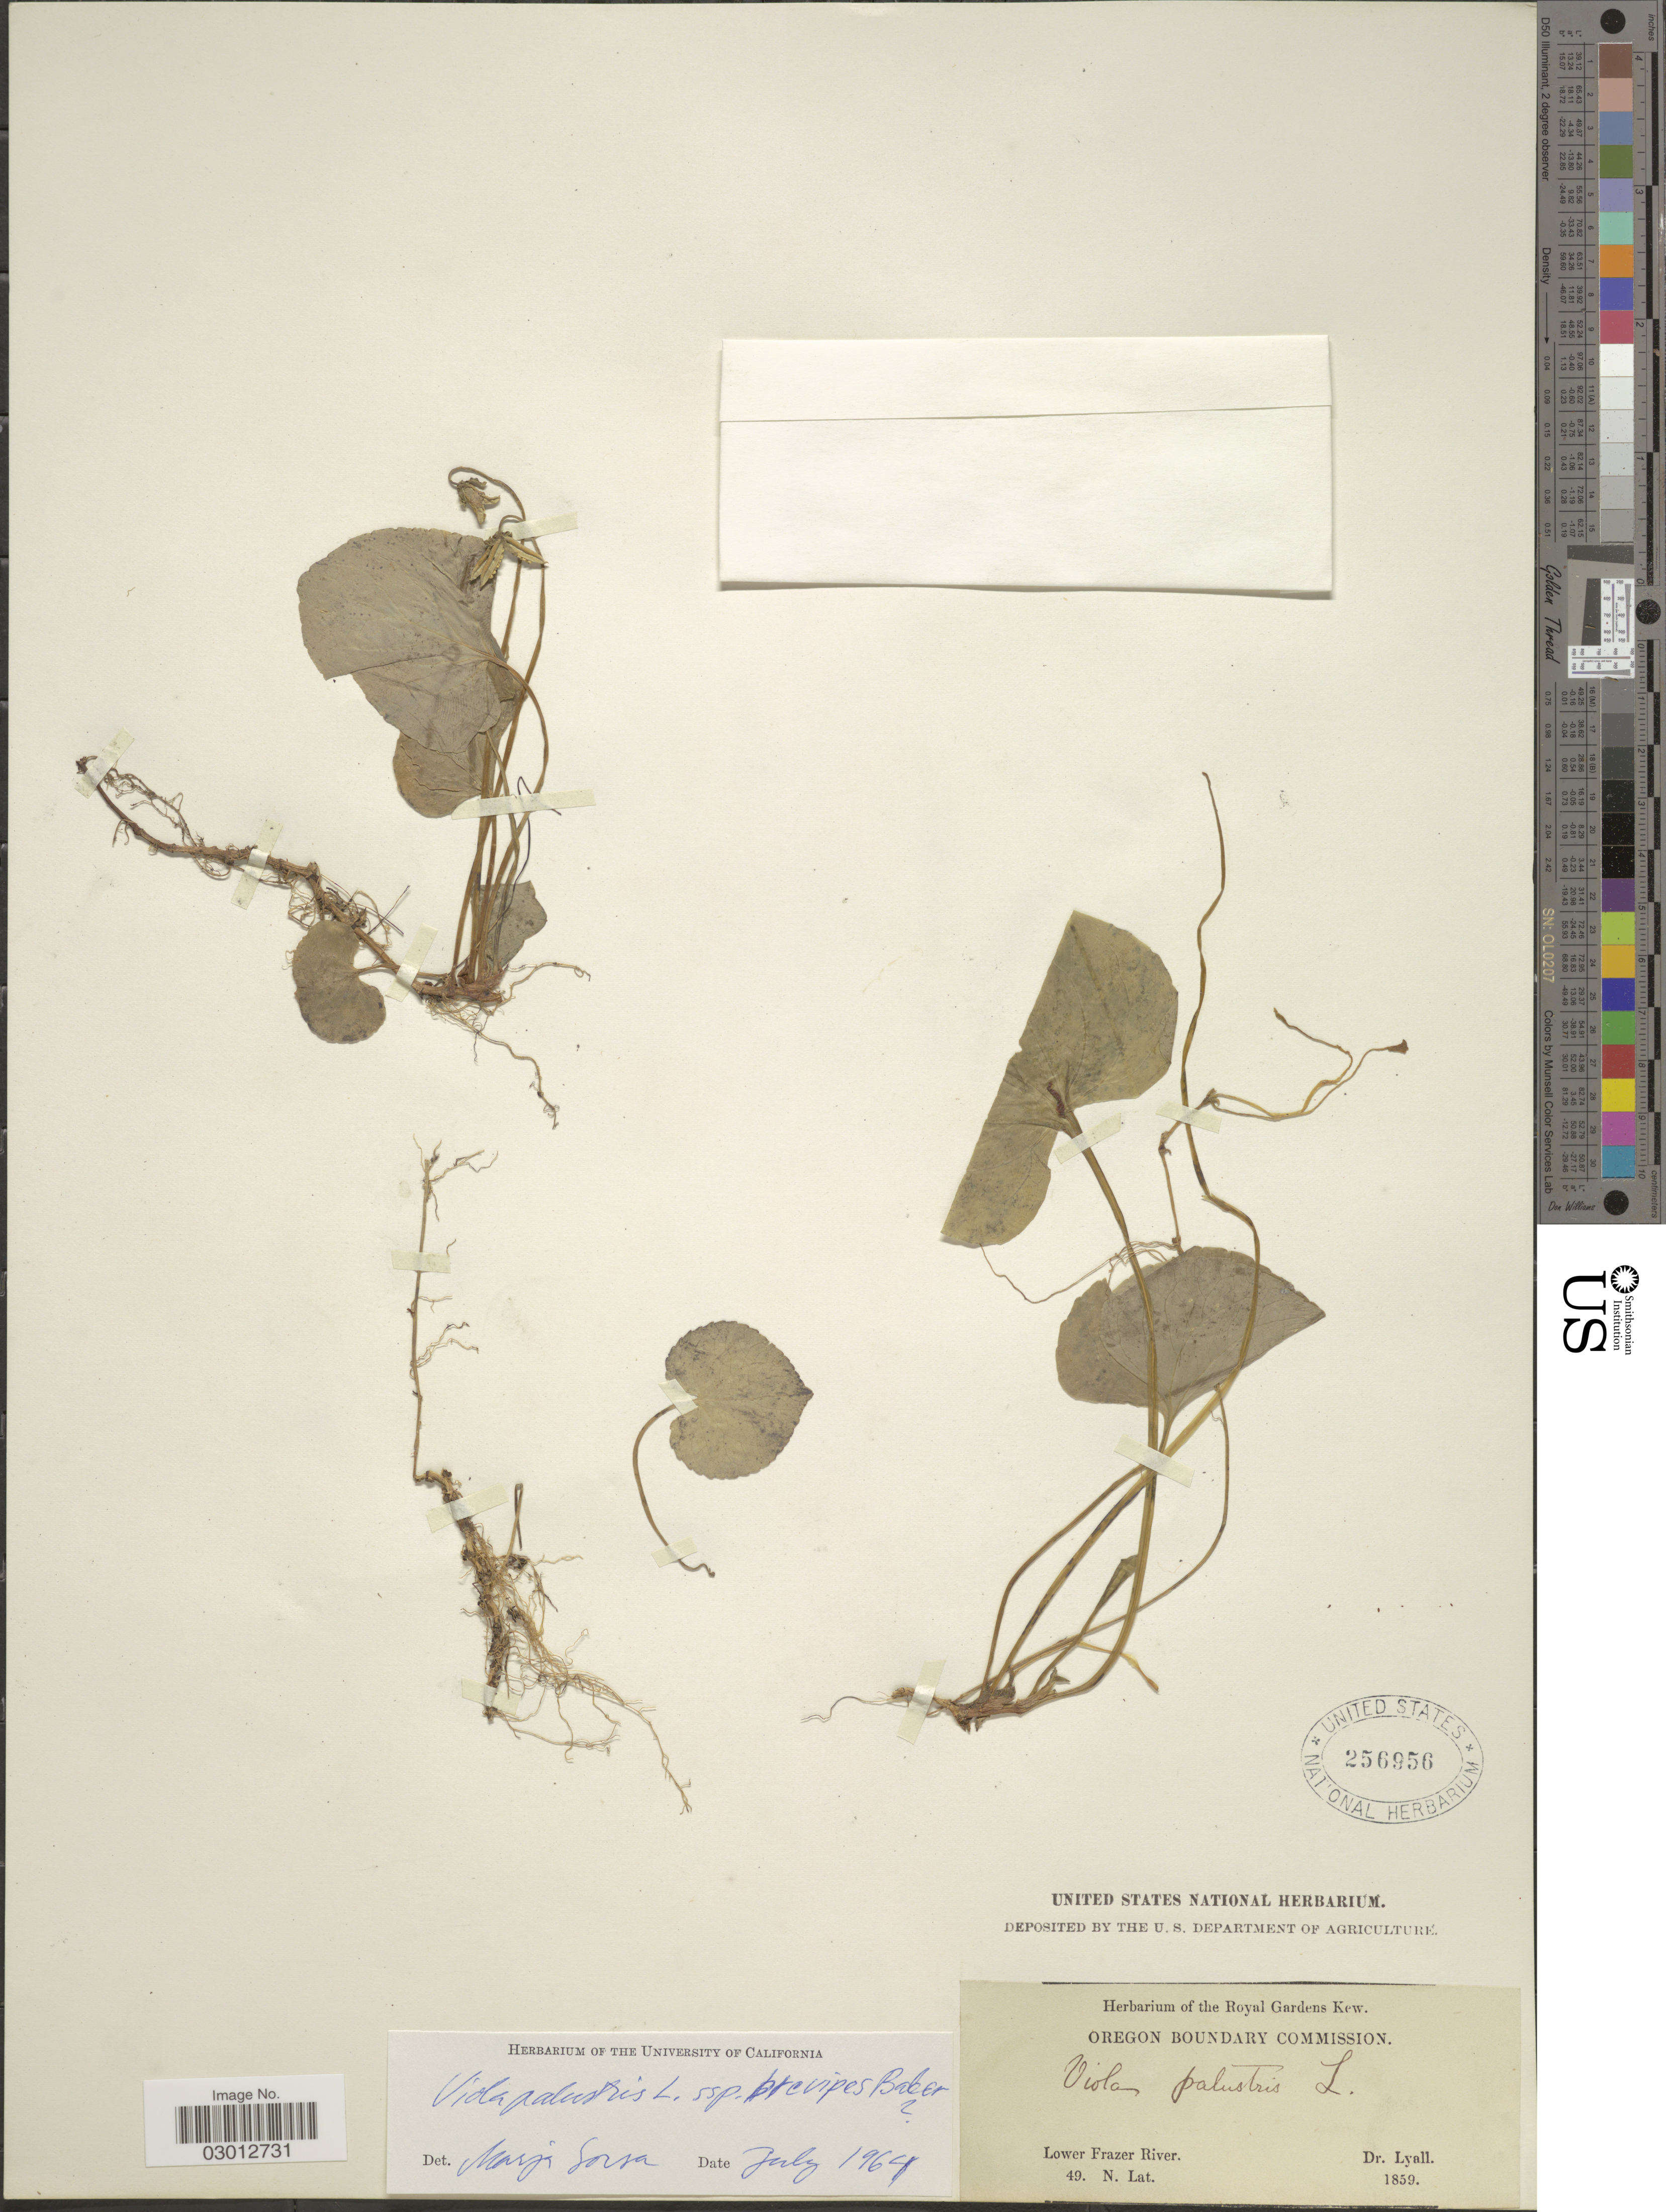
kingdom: Plantae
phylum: Tracheophyta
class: Magnoliopsida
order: Malpighiales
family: Violaceae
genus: Viola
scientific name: Viola palustris subsp. brevipes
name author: M.S. Baker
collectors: -. Lyall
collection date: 1859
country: United States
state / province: Oregon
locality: Oregon Boundary Commission. Lower Frazer River.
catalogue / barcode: US 256956